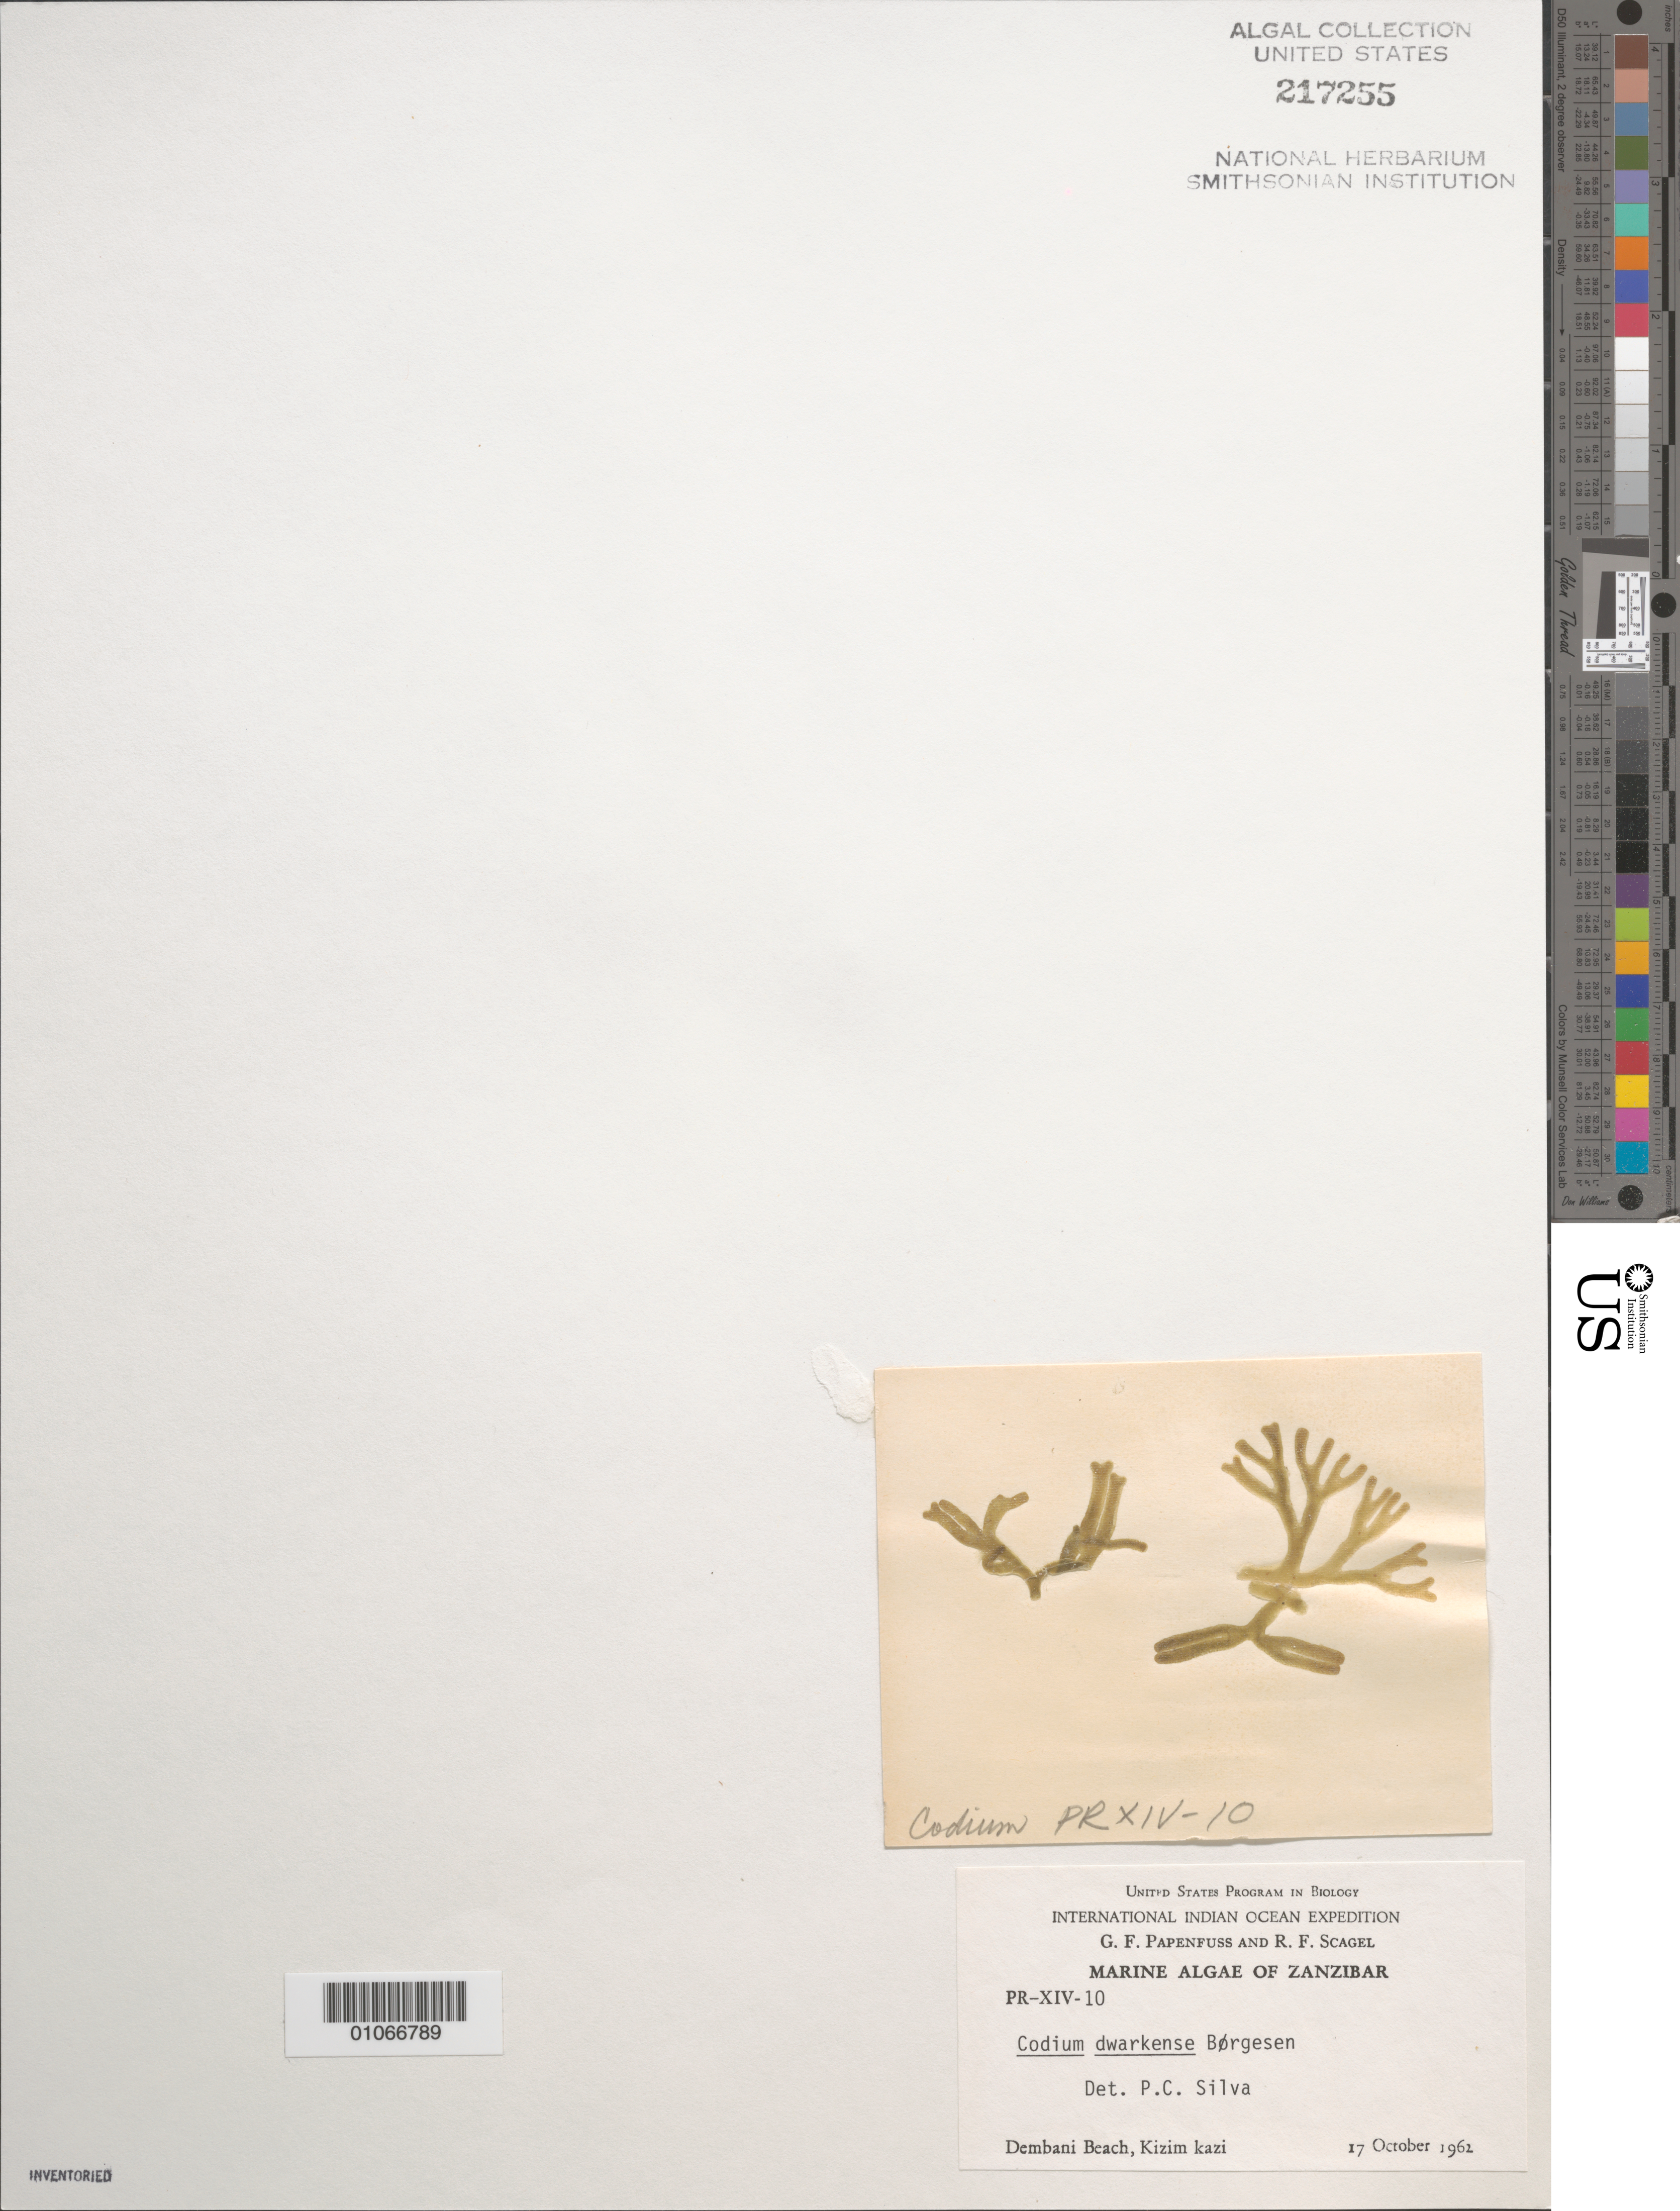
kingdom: Plantae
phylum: Chlorophyta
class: Ulvophyceae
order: Bryopsidales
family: Codiaceae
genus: Codium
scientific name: Codium dwarkense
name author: Børgesen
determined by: Silva, P. C.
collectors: G. Papenfuss & R. F. Scagel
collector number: PR-XIV-10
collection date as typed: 17 Oct 1962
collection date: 1962-10-17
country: Tanzania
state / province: Zanzibar Central/South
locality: Dembani Beach, Kizimkazi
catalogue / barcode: US 217255